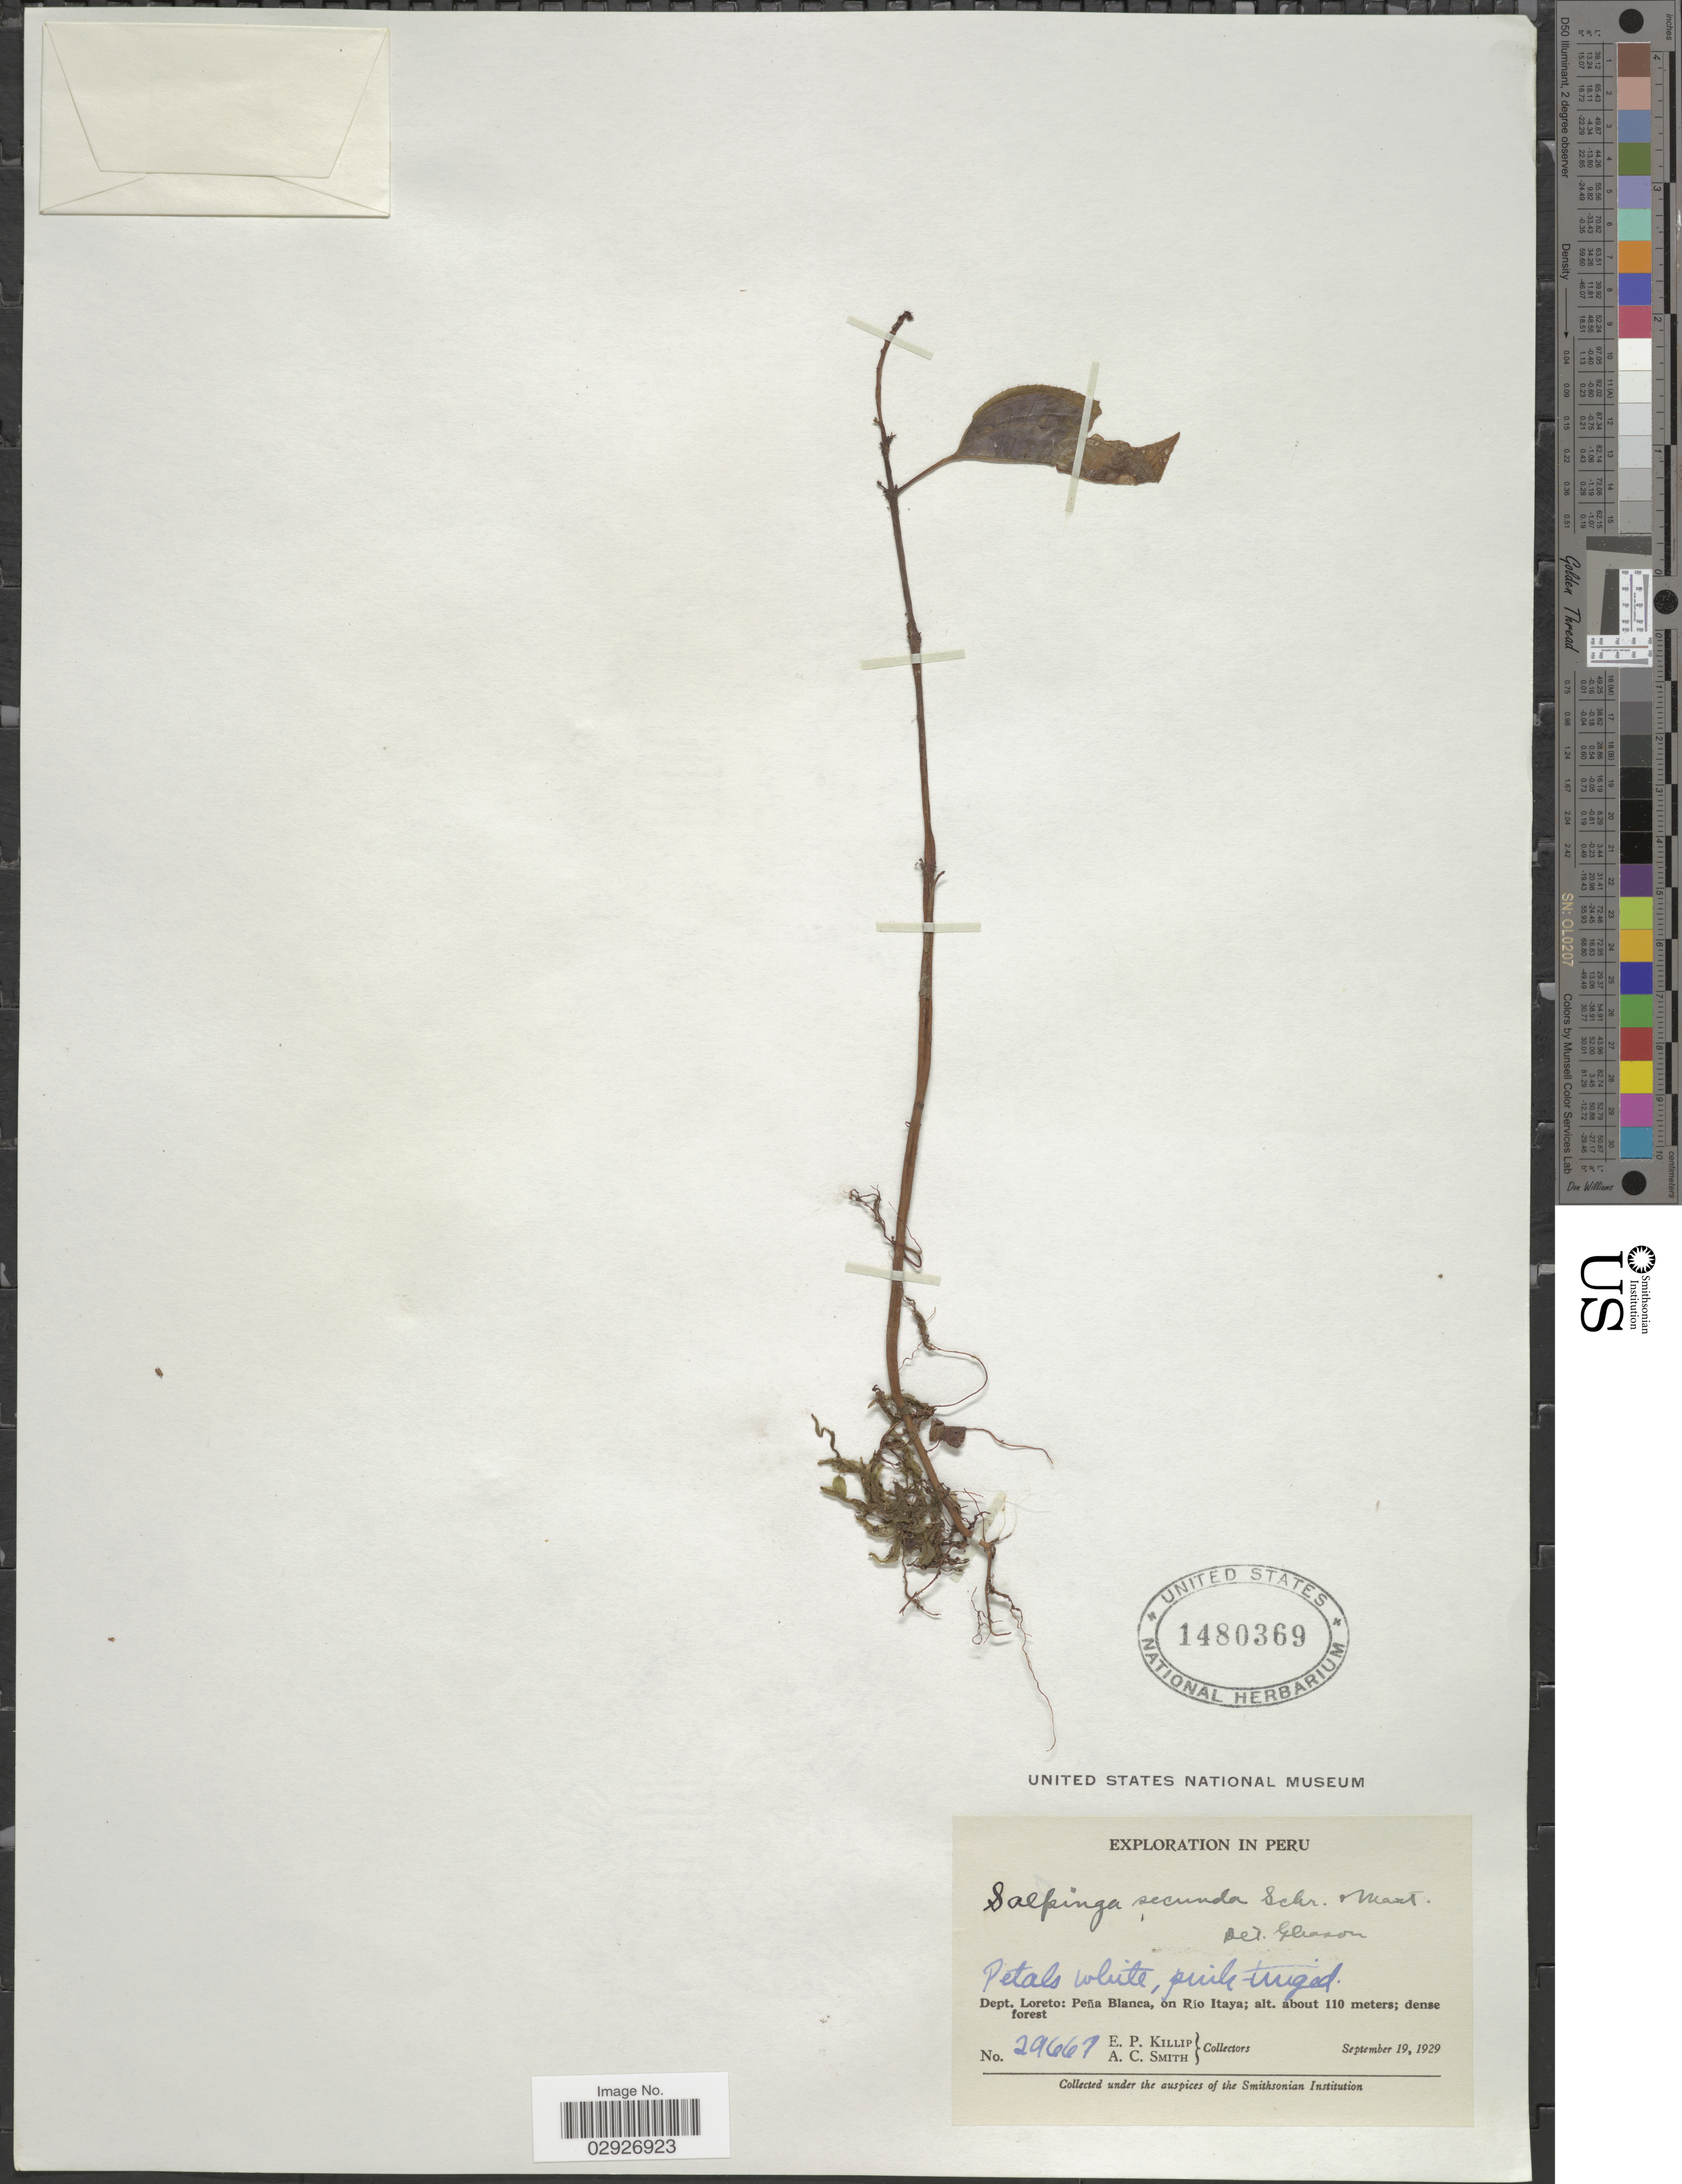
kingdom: Plantae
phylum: Tracheophyta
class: Magnoliopsida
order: Myrtales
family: Melastomataceae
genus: Salpinga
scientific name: Salpinga secunda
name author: Schrank & Mart. ex DC.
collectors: E. P. Killip & A. C. Smith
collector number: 29667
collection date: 1929-09-19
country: Peru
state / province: Loreto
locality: Dept. Loreto: Peña Blanca, on Rio Itaya.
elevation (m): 110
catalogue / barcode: US 1480369